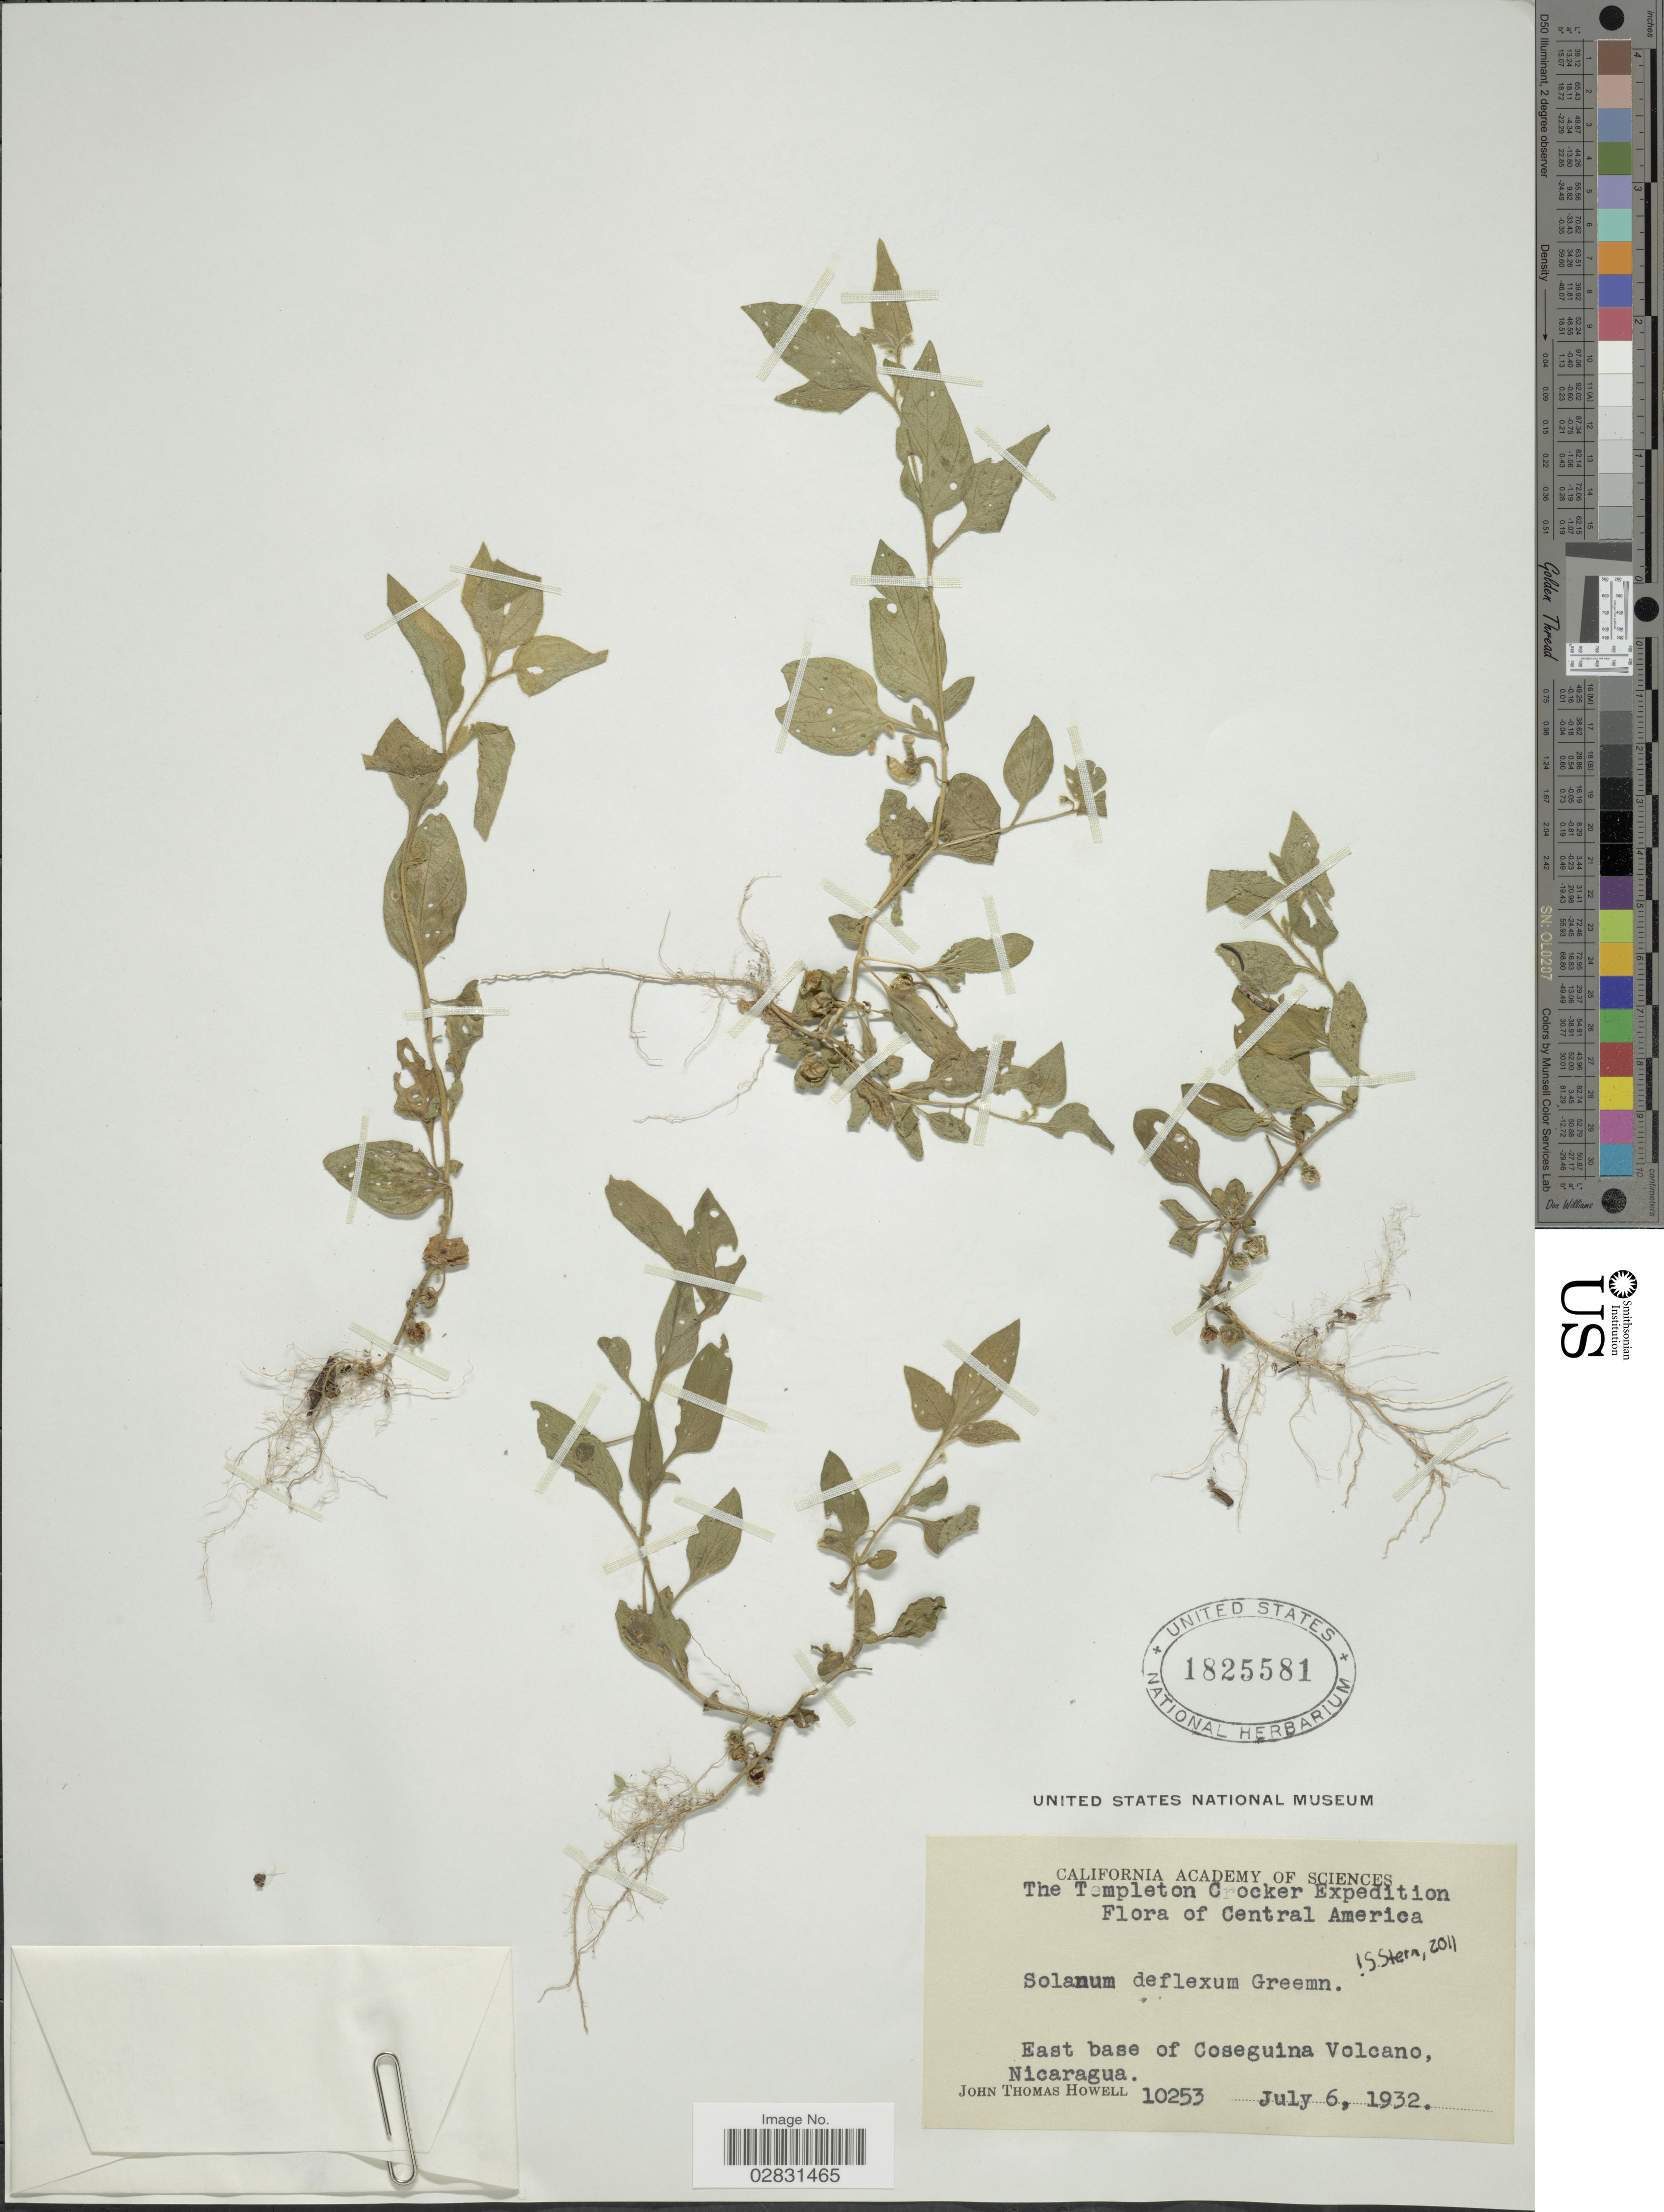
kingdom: Plantae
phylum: Tracheophyta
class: Magnoliopsida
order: Solanales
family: Solanaceae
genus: Solanum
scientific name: Solanum deflexum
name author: Greenm.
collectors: J. T. Howell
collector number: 10253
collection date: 1932-07-06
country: Nicaragua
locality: Central America, East base of Coseguina Volcano.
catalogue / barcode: US 1825581